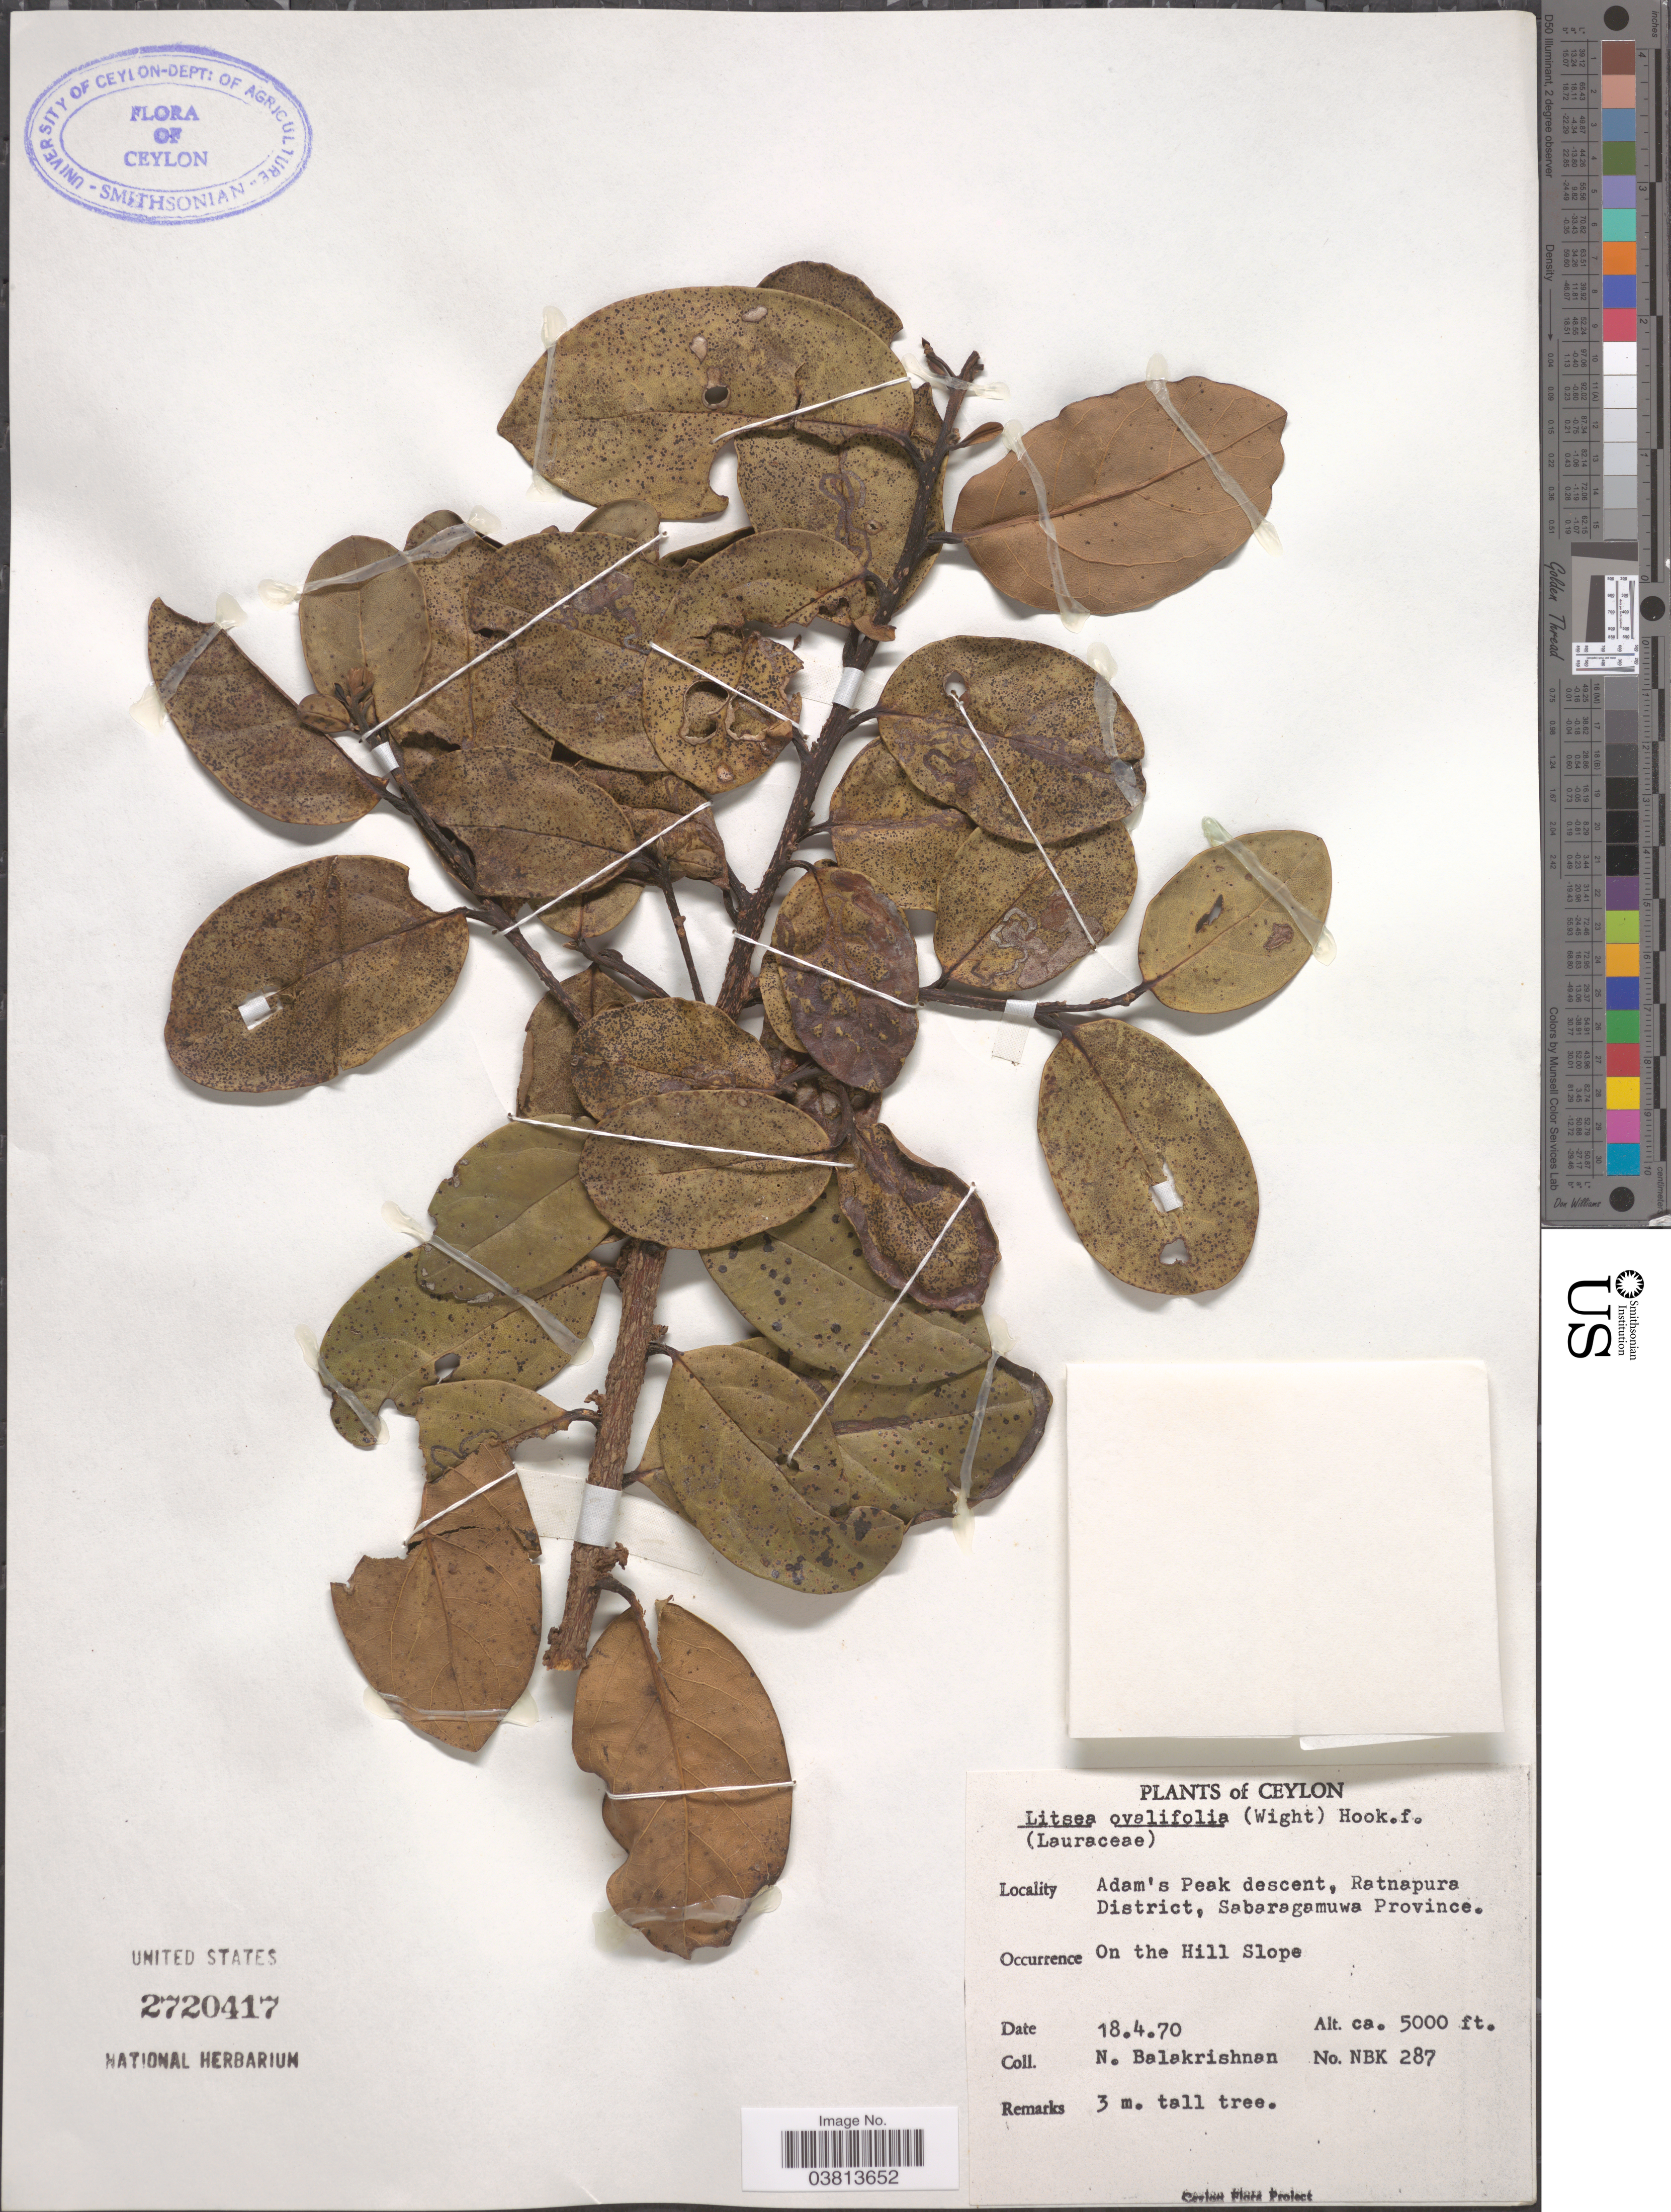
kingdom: Plantae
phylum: Tracheophyta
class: Magnoliopsida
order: Laurales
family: Lauraceae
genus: Litsea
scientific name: Litsea ovalifolia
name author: (Wight) Trimen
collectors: N. Balakrishnan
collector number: NBK 287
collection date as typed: Transcribed d/m/y: 18/4/70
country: Sri Lanka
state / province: Sabaragamuwa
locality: Ceylon. Adam's Peak descent, Ratnapura District. On the Hill Slope.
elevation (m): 1524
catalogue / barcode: US 2720417